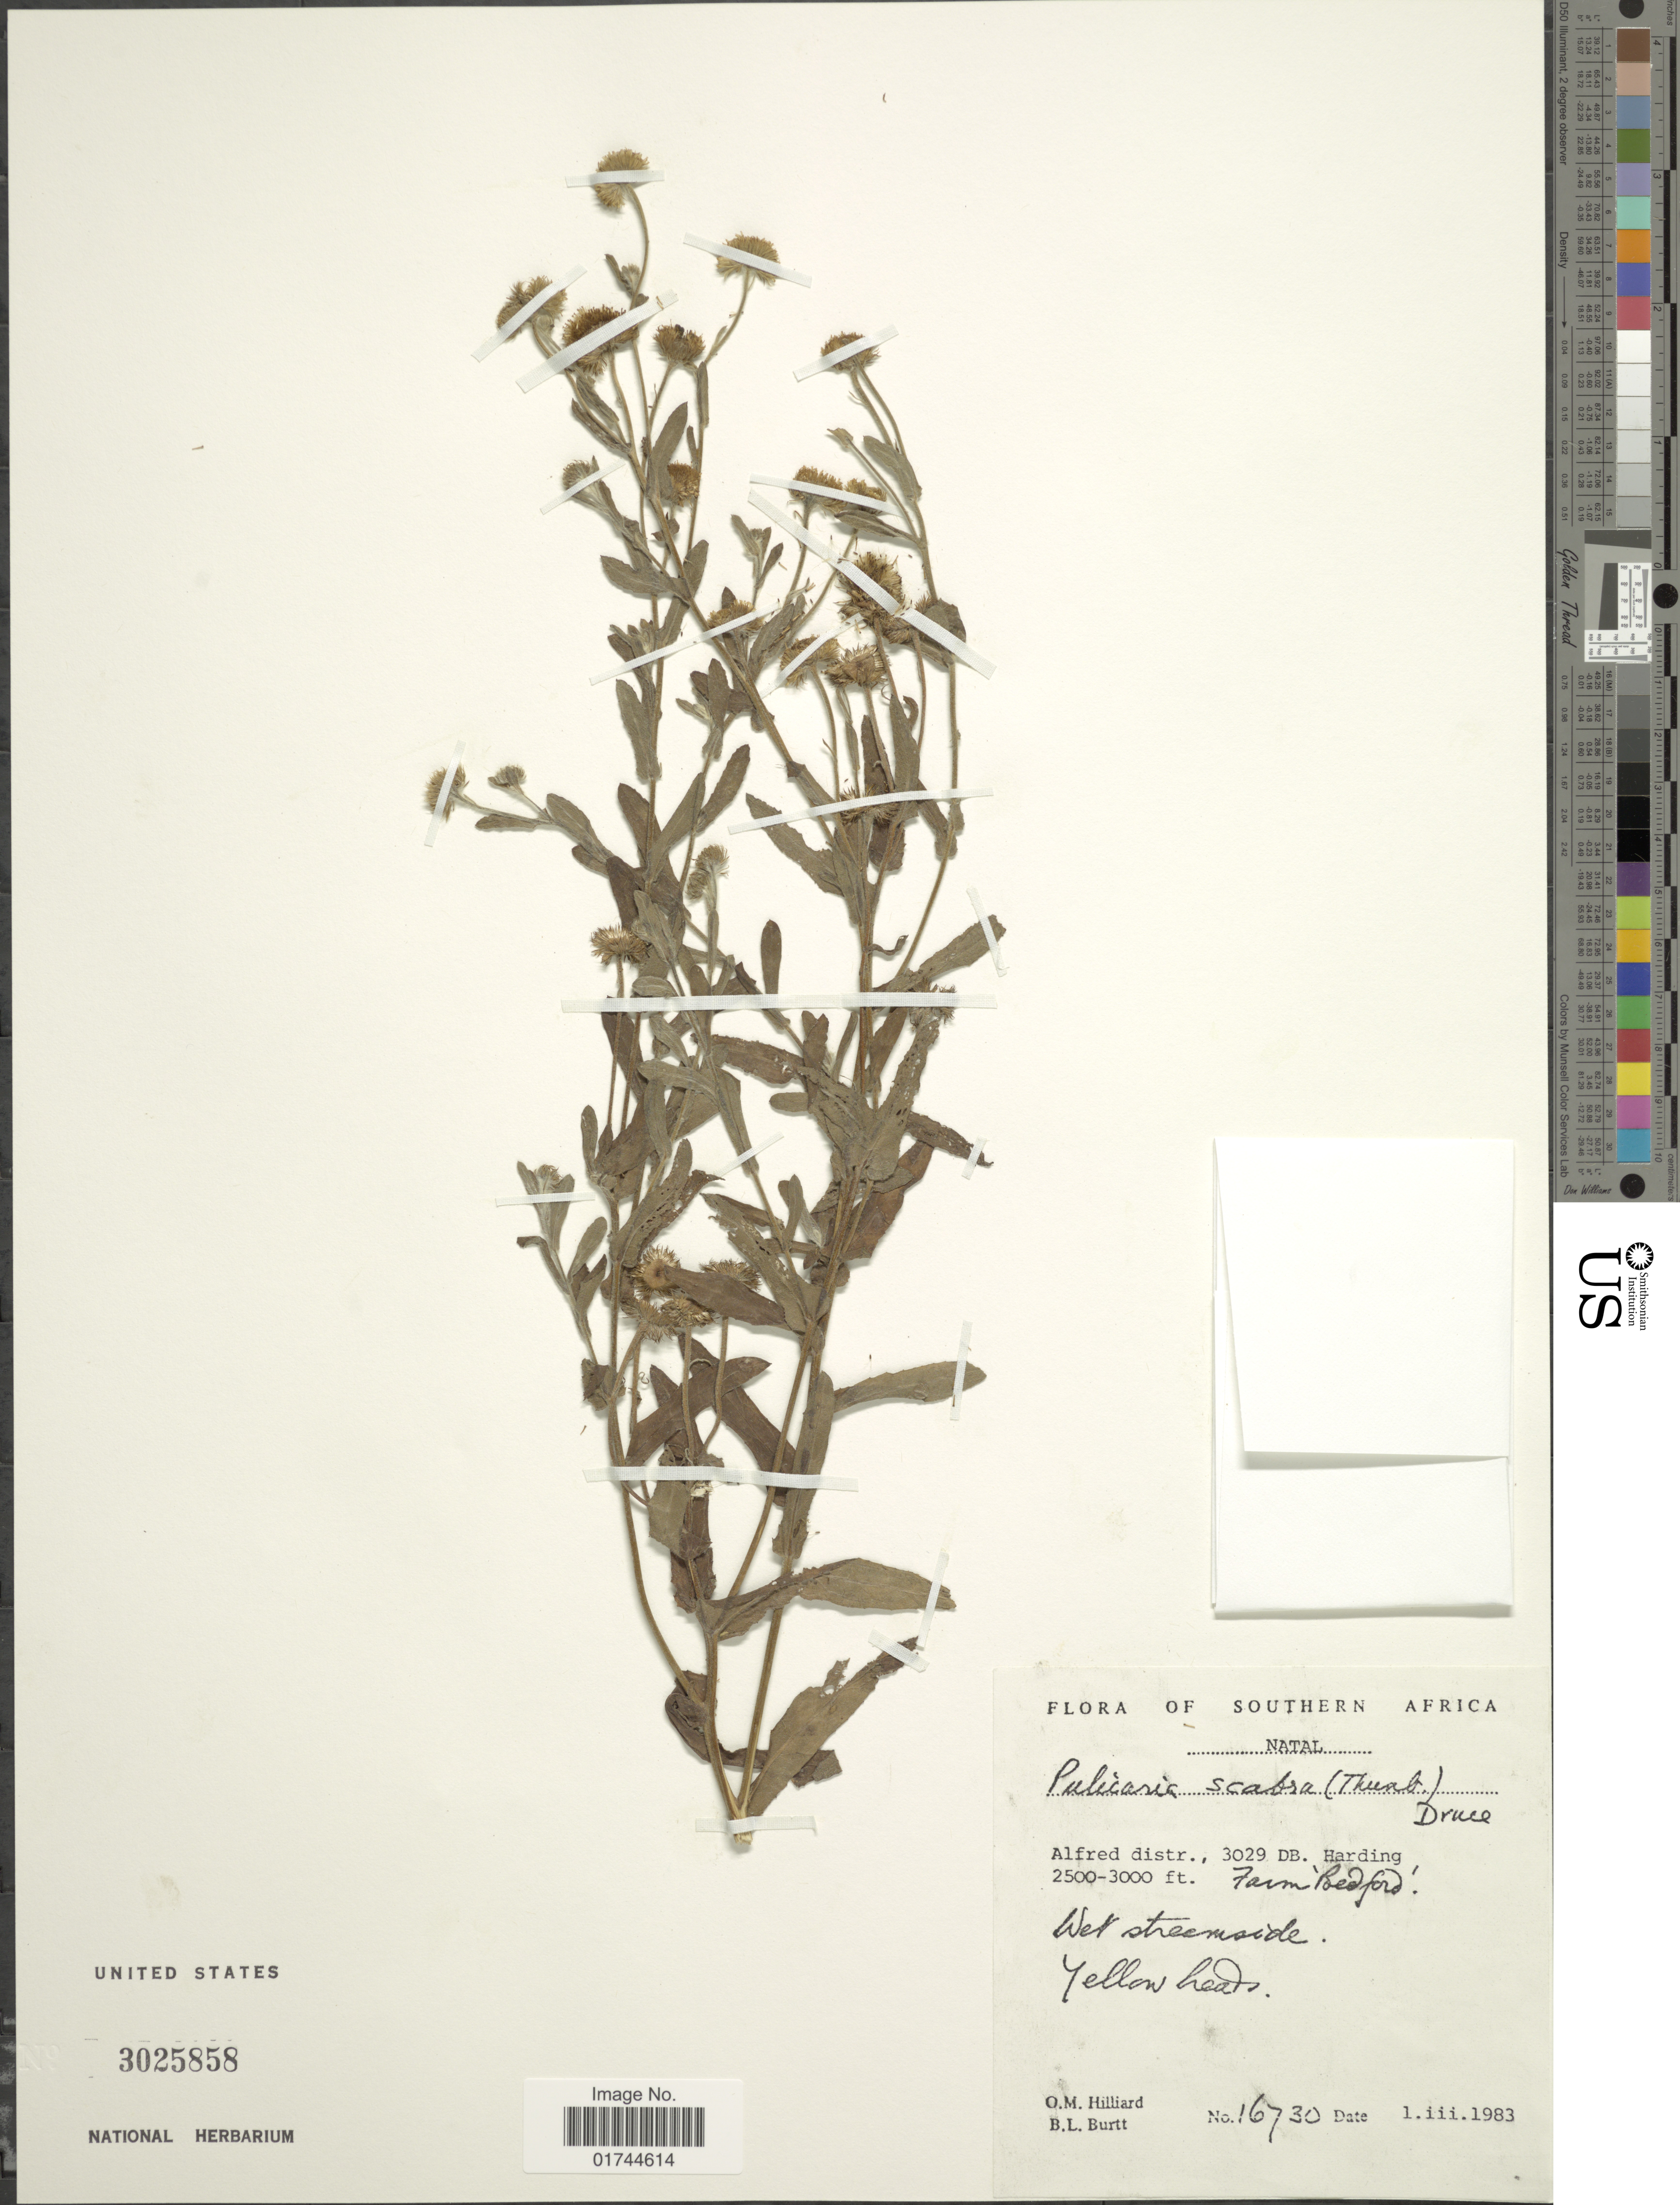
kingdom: Plantae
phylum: Tracheophyta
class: Magnoliopsida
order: Asterales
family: Asteraceae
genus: Pulicaria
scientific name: Pulicaria scabra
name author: (Thunb.) Druce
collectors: O. M. Hilliard & B. L. Burtt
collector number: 16730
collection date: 1983-03-01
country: South Africa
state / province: KwaZulu-Natal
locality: Southern Africa, Alfred distr., 3029 DB, Harding, Farm Bedford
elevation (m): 762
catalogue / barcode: US 3025858